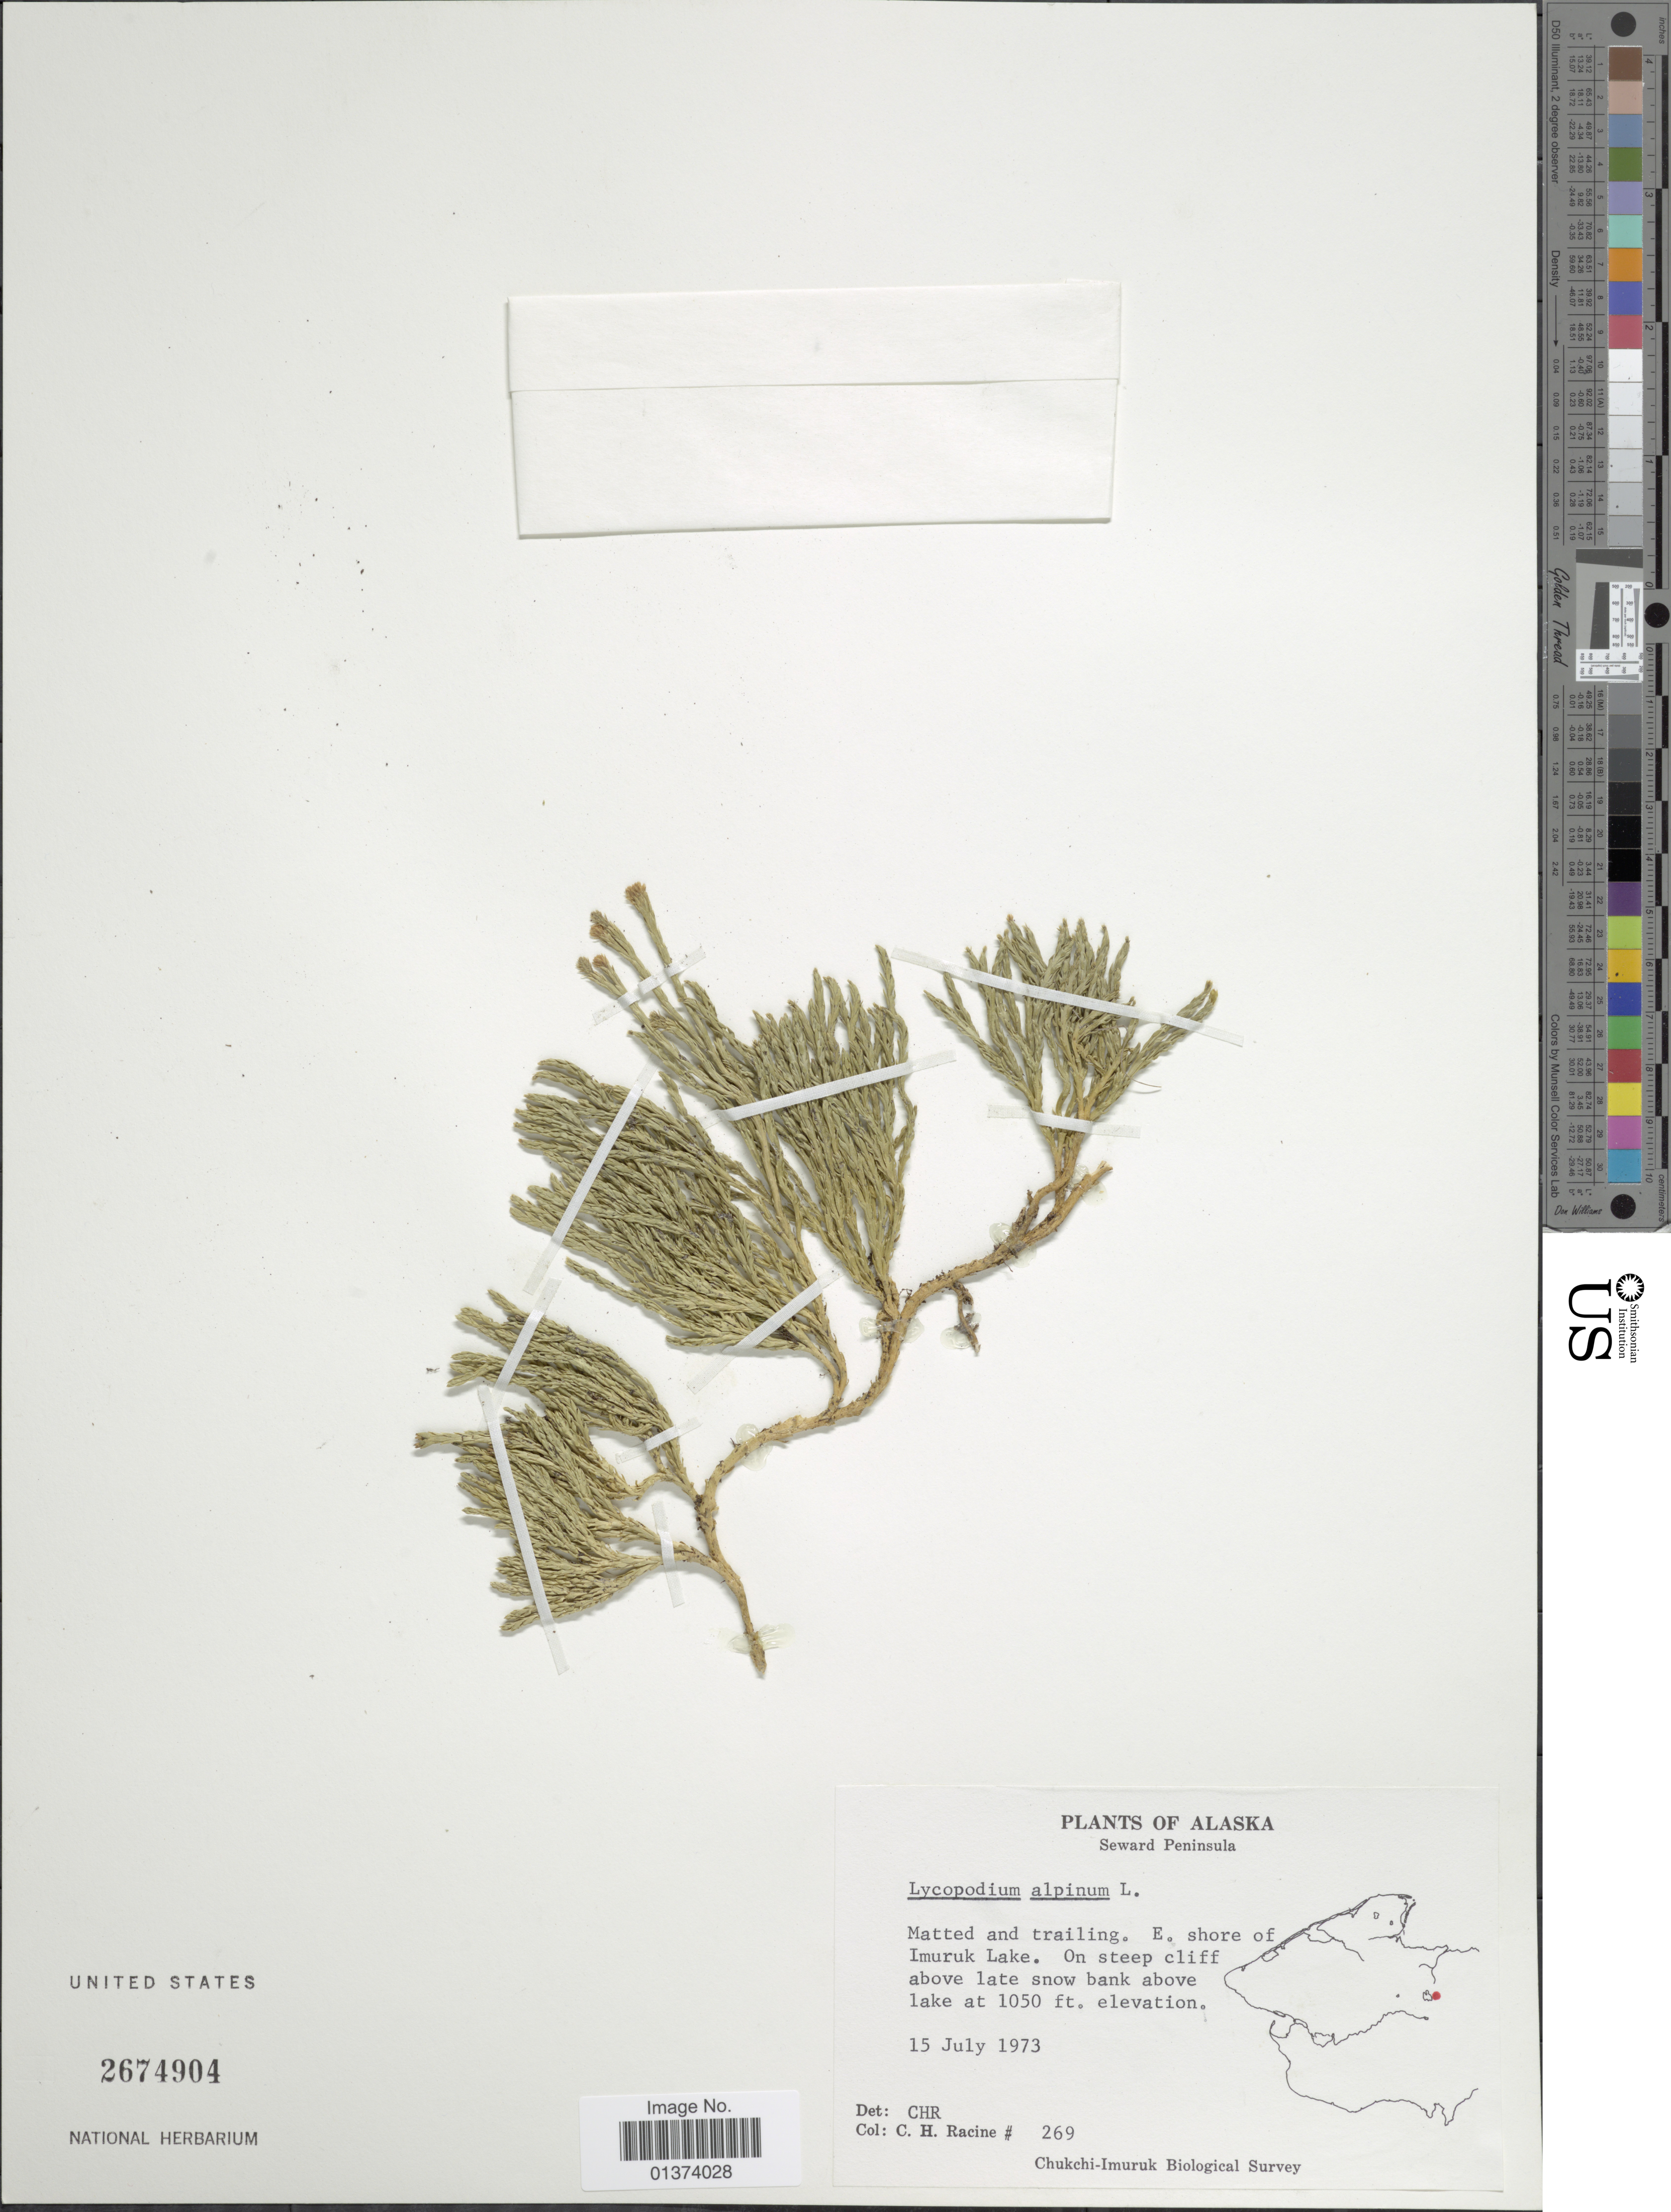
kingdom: Plantae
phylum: Tracheophyta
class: Lycopodiopsida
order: Lycopodiales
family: Lycopodiaceae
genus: Diphasiastrum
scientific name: Diphasiastrum alpinum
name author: (L.) Holub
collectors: C. Racine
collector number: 269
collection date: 1973-07-15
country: United States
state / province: Alaska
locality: Seward Peninsula, Matted and trailing, E. shore of Imuruk Lake. On steep cliff above late snow bank above lake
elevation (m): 320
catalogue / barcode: US 2674904